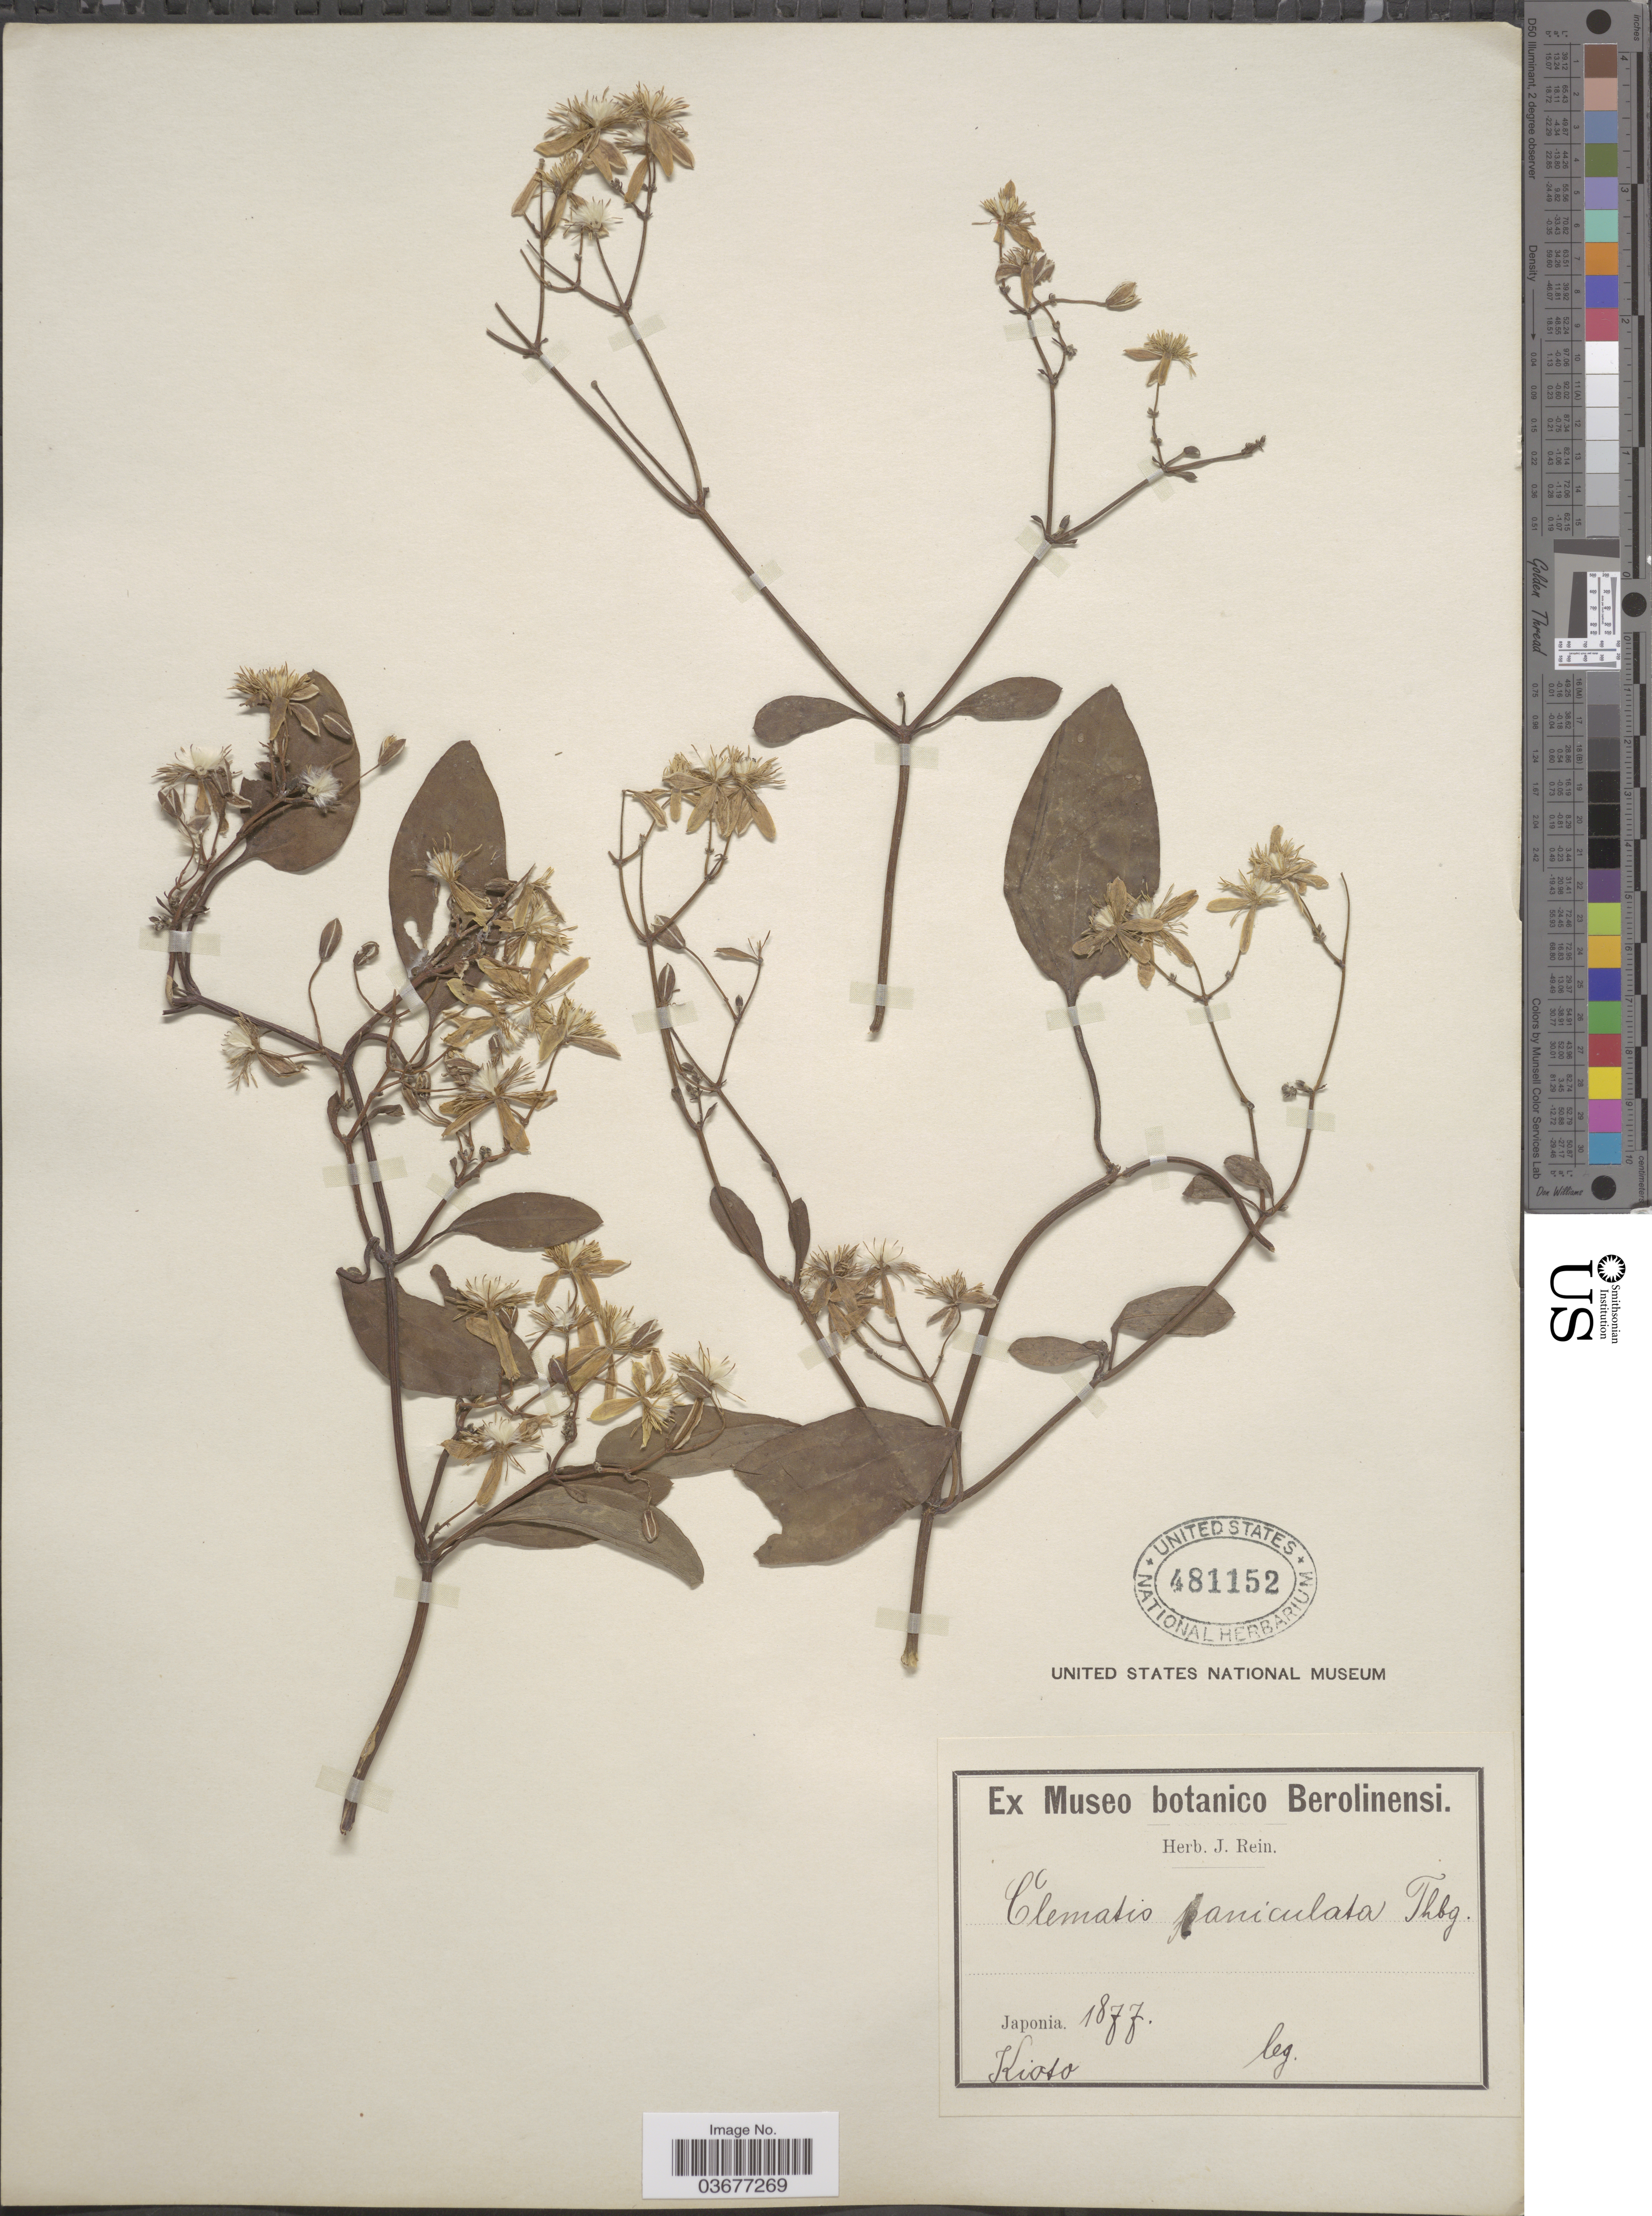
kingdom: Plantae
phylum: Tracheophyta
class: Magnoliopsida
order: Ranunculales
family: Ranunculaceae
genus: Clematis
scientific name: Clematis maximowicziana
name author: Franch. & Sav.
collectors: ex herb. J. Rein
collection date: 1877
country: Japan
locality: Kioso.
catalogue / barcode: US 481152